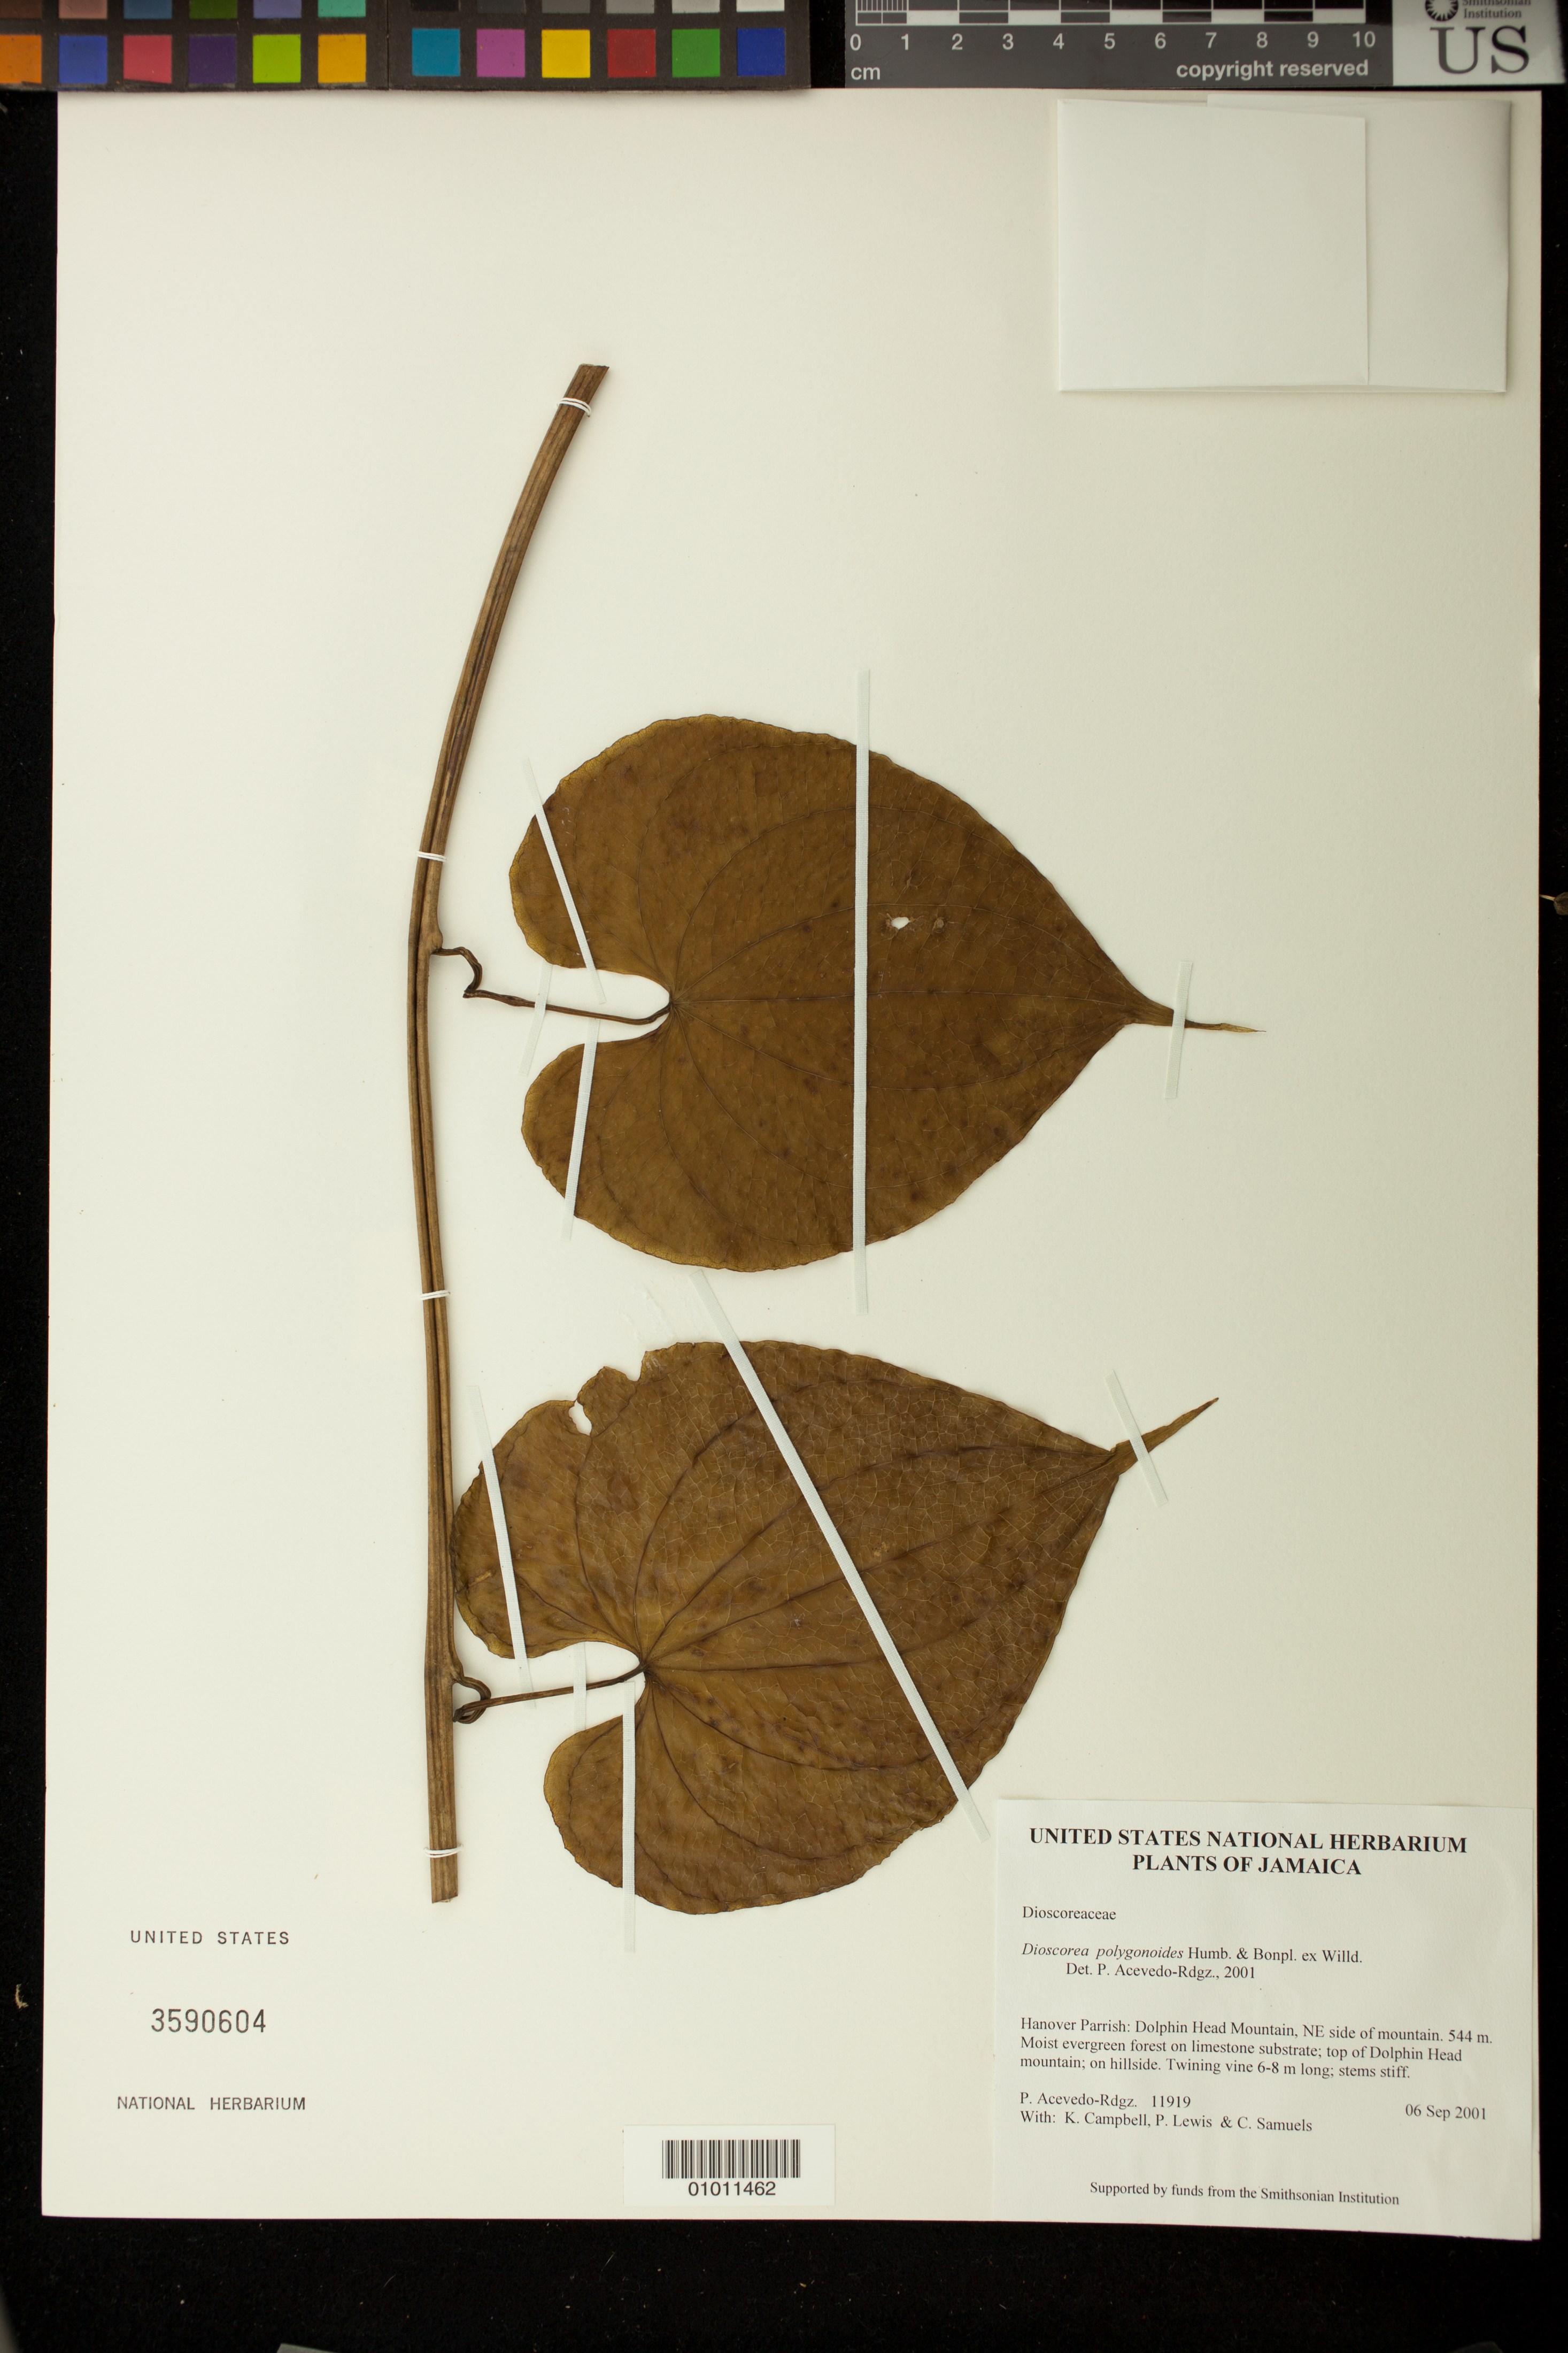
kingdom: Plantae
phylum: Tracheophyta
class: Liliopsida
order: Dioscoreales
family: Dioscoreaceae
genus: Dioscorea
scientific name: Dioscorea polygonoides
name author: Humb. & Bonpl. ex Willd.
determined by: Acevedo-Rodríguez, P., (BOT), Smithsonian Institution - National Museum of Natural History (UNITED STATES)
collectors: P. Acevedo-Rodr., K. Campbell, P. Lewis & C. Samuels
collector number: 11919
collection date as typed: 06 Sep 2001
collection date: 2001-09-06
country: Jamaica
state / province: Hanover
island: Jamaica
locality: Hanover Parrish: Dolphin Head Mountain, NE side of mountain.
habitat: Moist evergreen forest on limestone substrate; top of Dolphin Head mountain; on hillside.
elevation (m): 544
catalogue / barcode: US 3590604